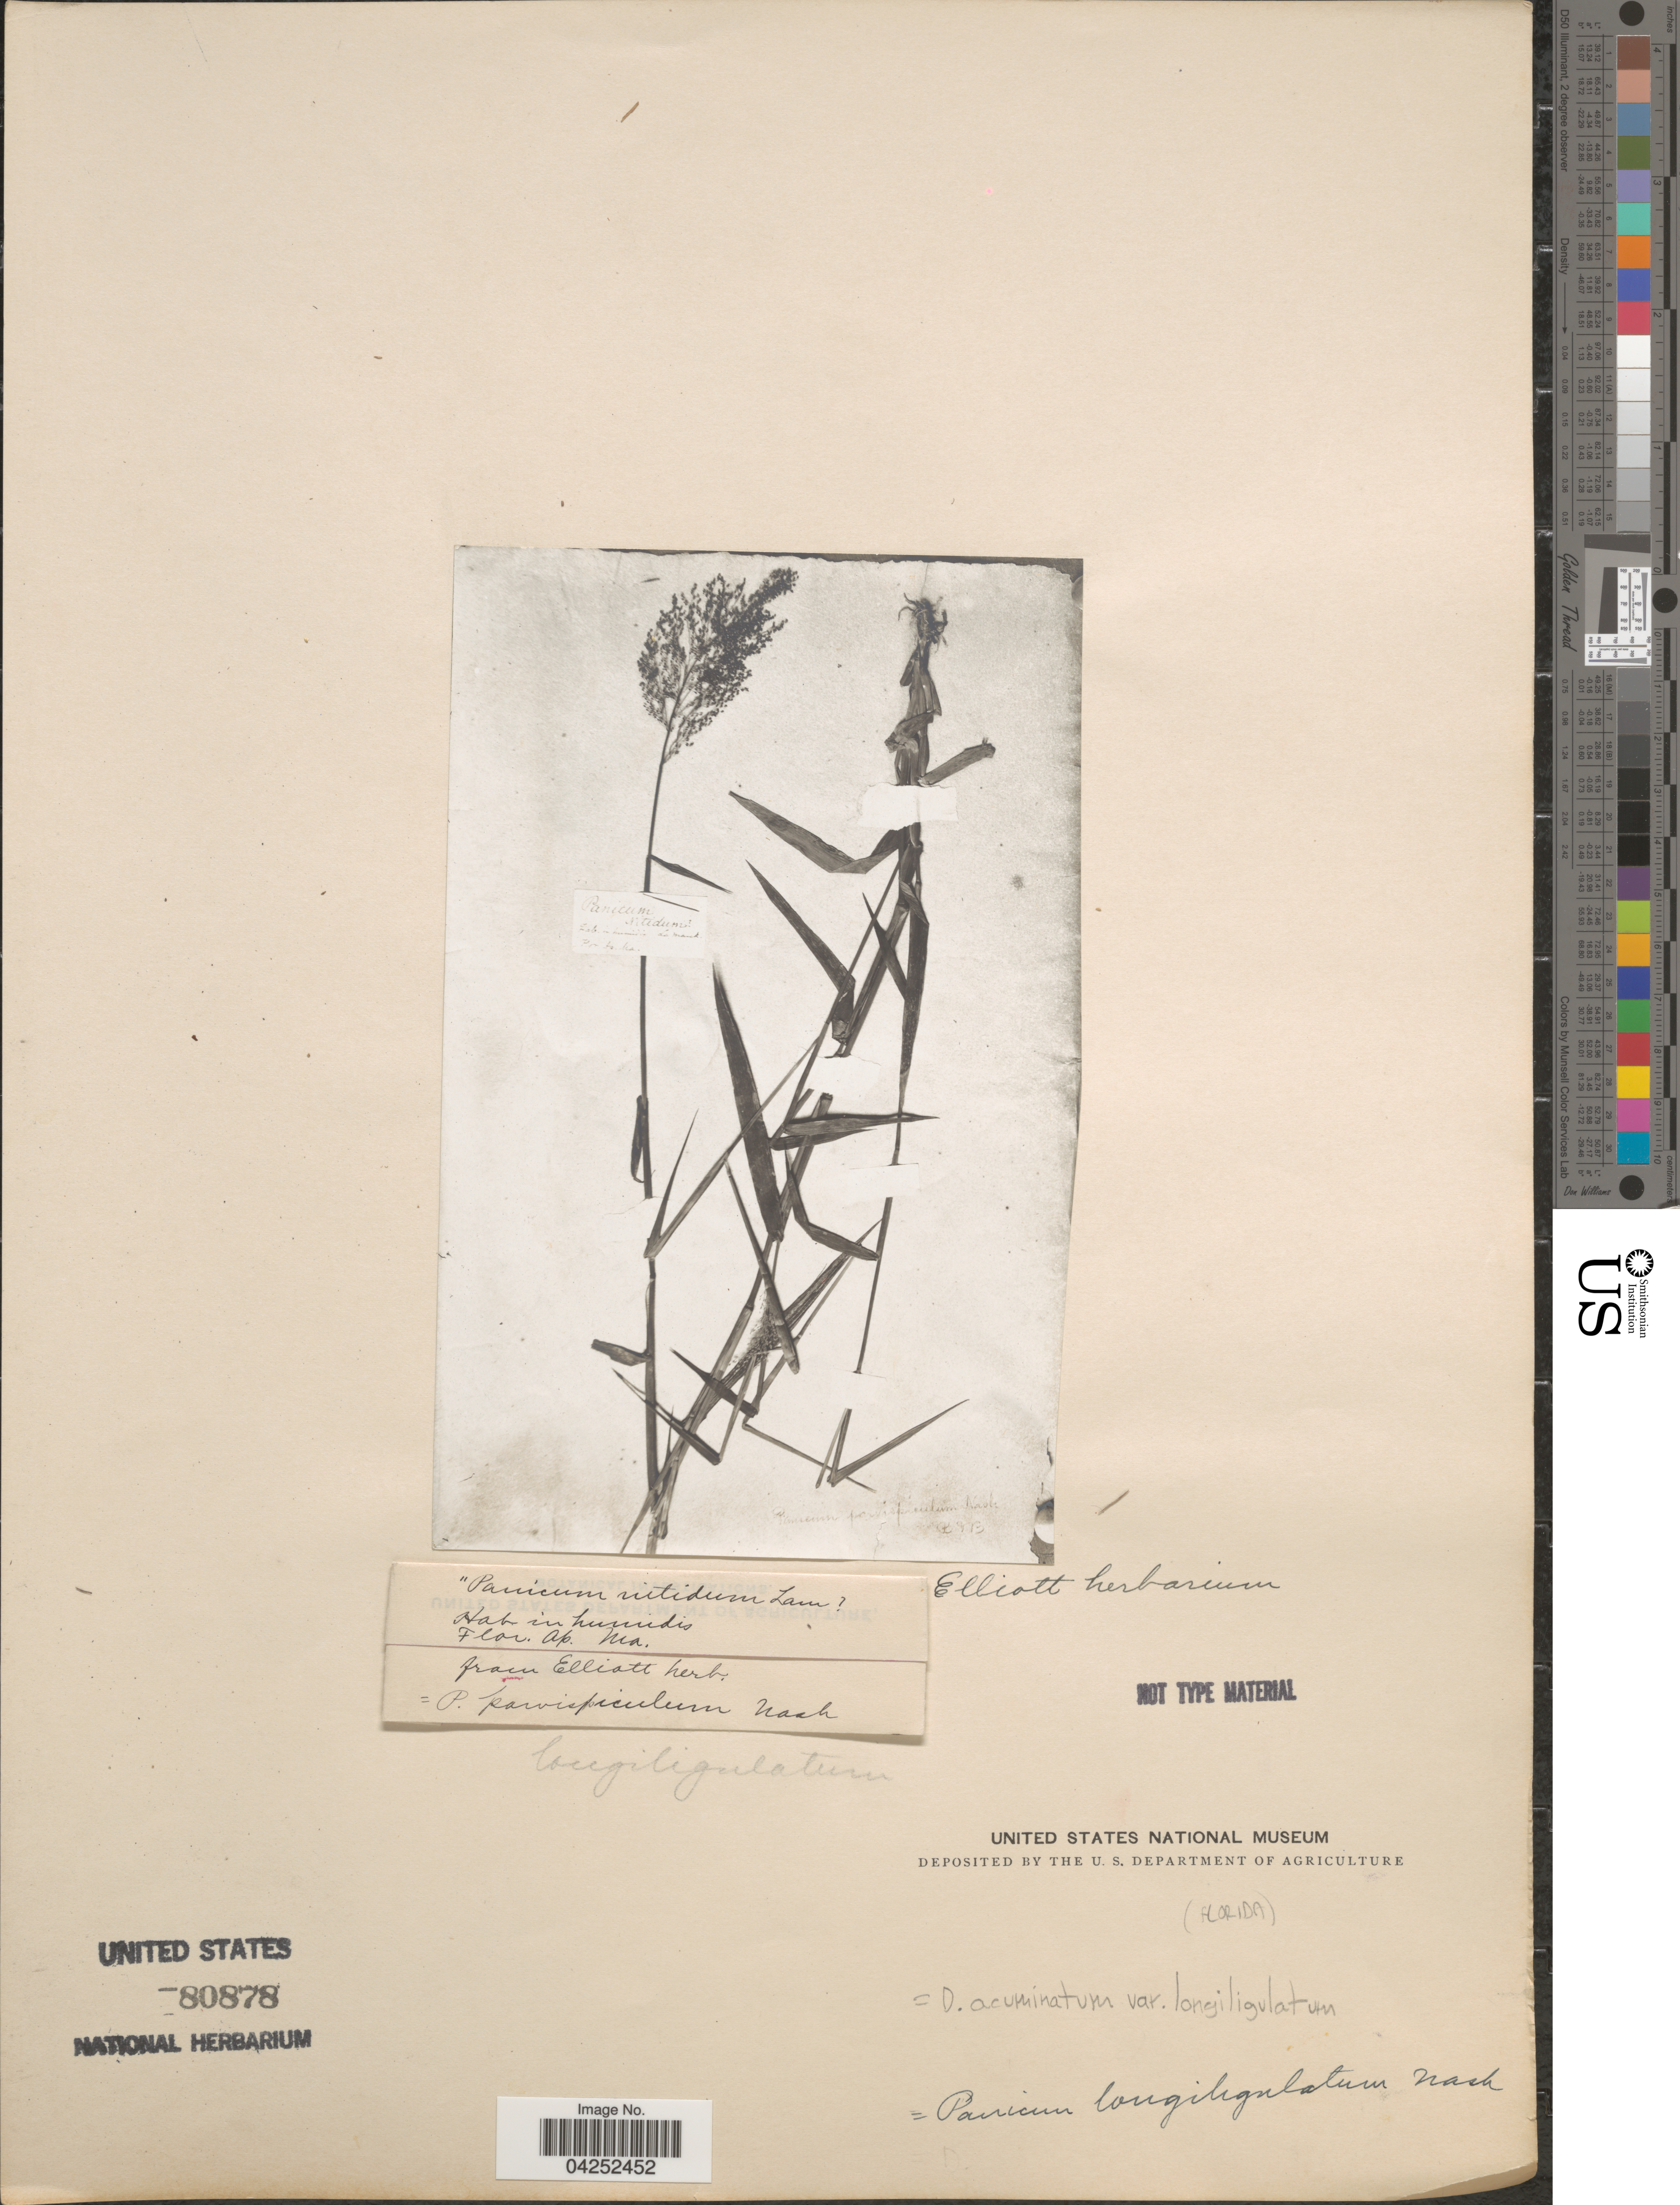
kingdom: Plantae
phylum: Tracheophyta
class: Liliopsida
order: Poales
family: Poaceae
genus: Dichanthelium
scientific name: Dichanthelium bicknellii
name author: (Nash) LeBlond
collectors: ex herb. Elliott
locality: Ap. Ma.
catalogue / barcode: US 80878